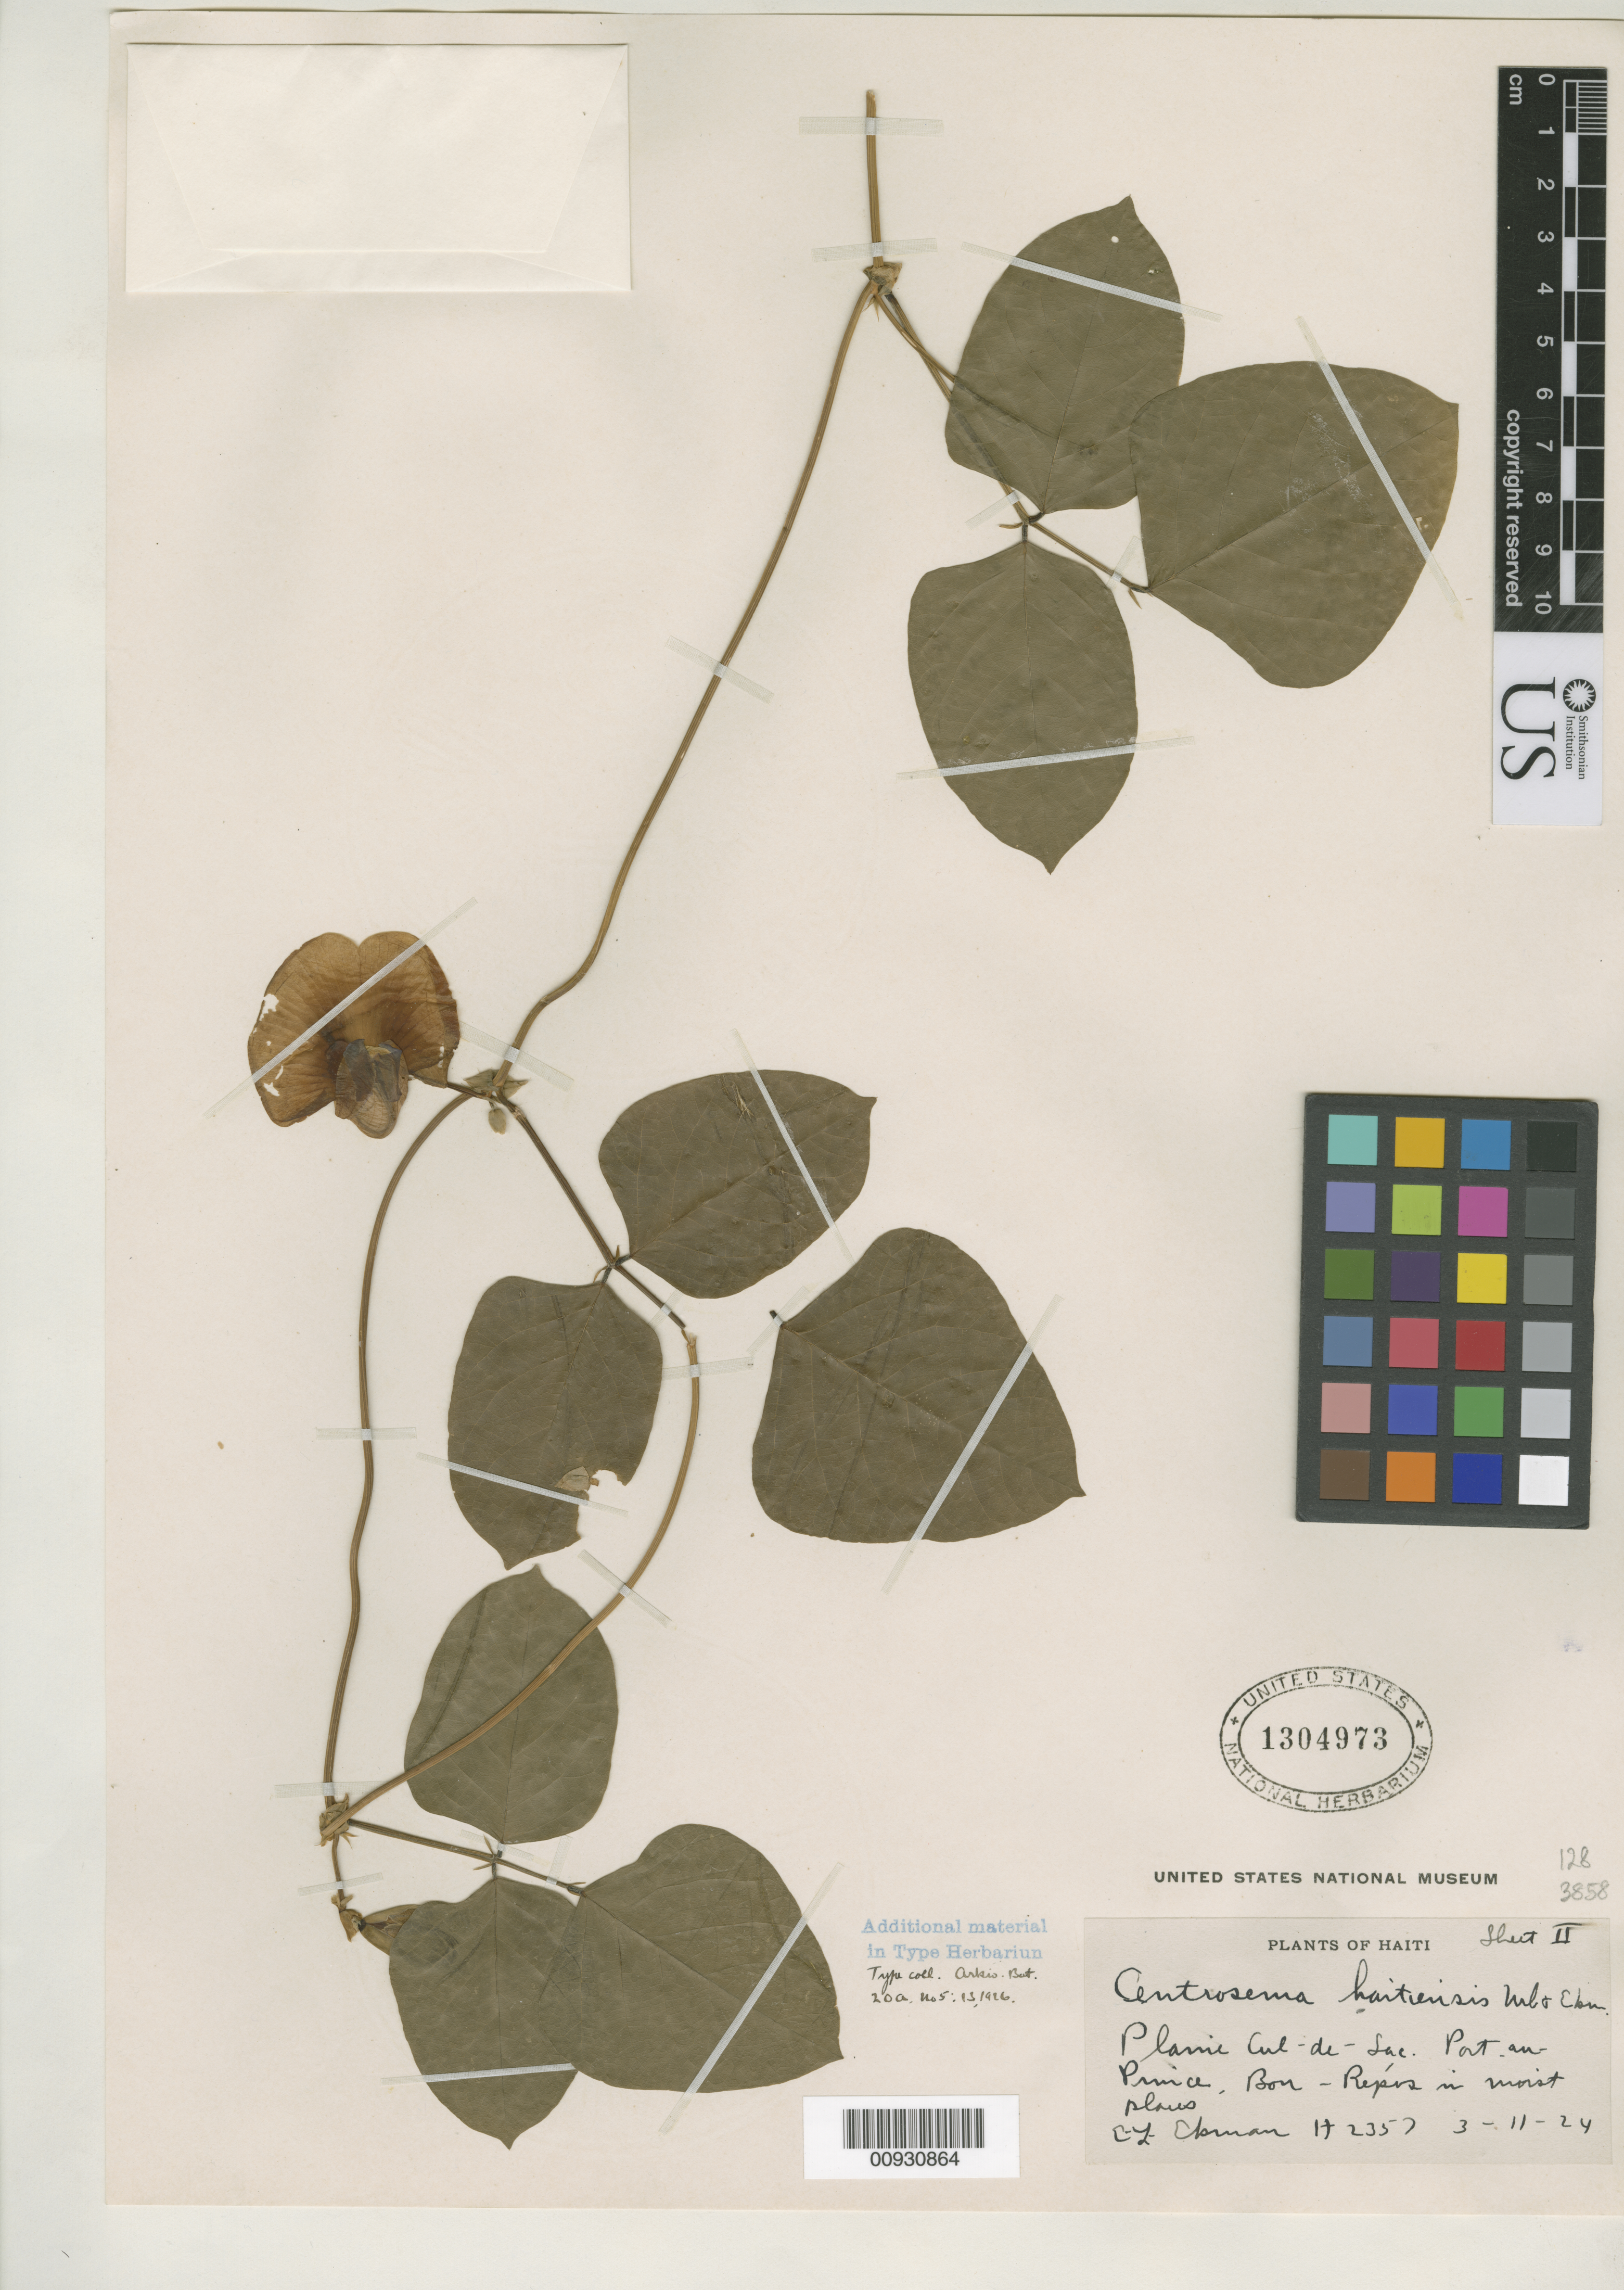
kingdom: Plantae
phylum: Tracheophyta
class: Magnoliopsida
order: Fabales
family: Fabaceae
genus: Centrosema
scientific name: Centrosema haitiense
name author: Urb. & Ekman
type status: Isotype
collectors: E. L. Ekman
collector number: H 2357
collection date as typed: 03 Nov 1924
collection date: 1924-11-03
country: Haiti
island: Hispaniola Island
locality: Prope Port-au-Prince, Bon Repos.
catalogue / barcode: US 1304973